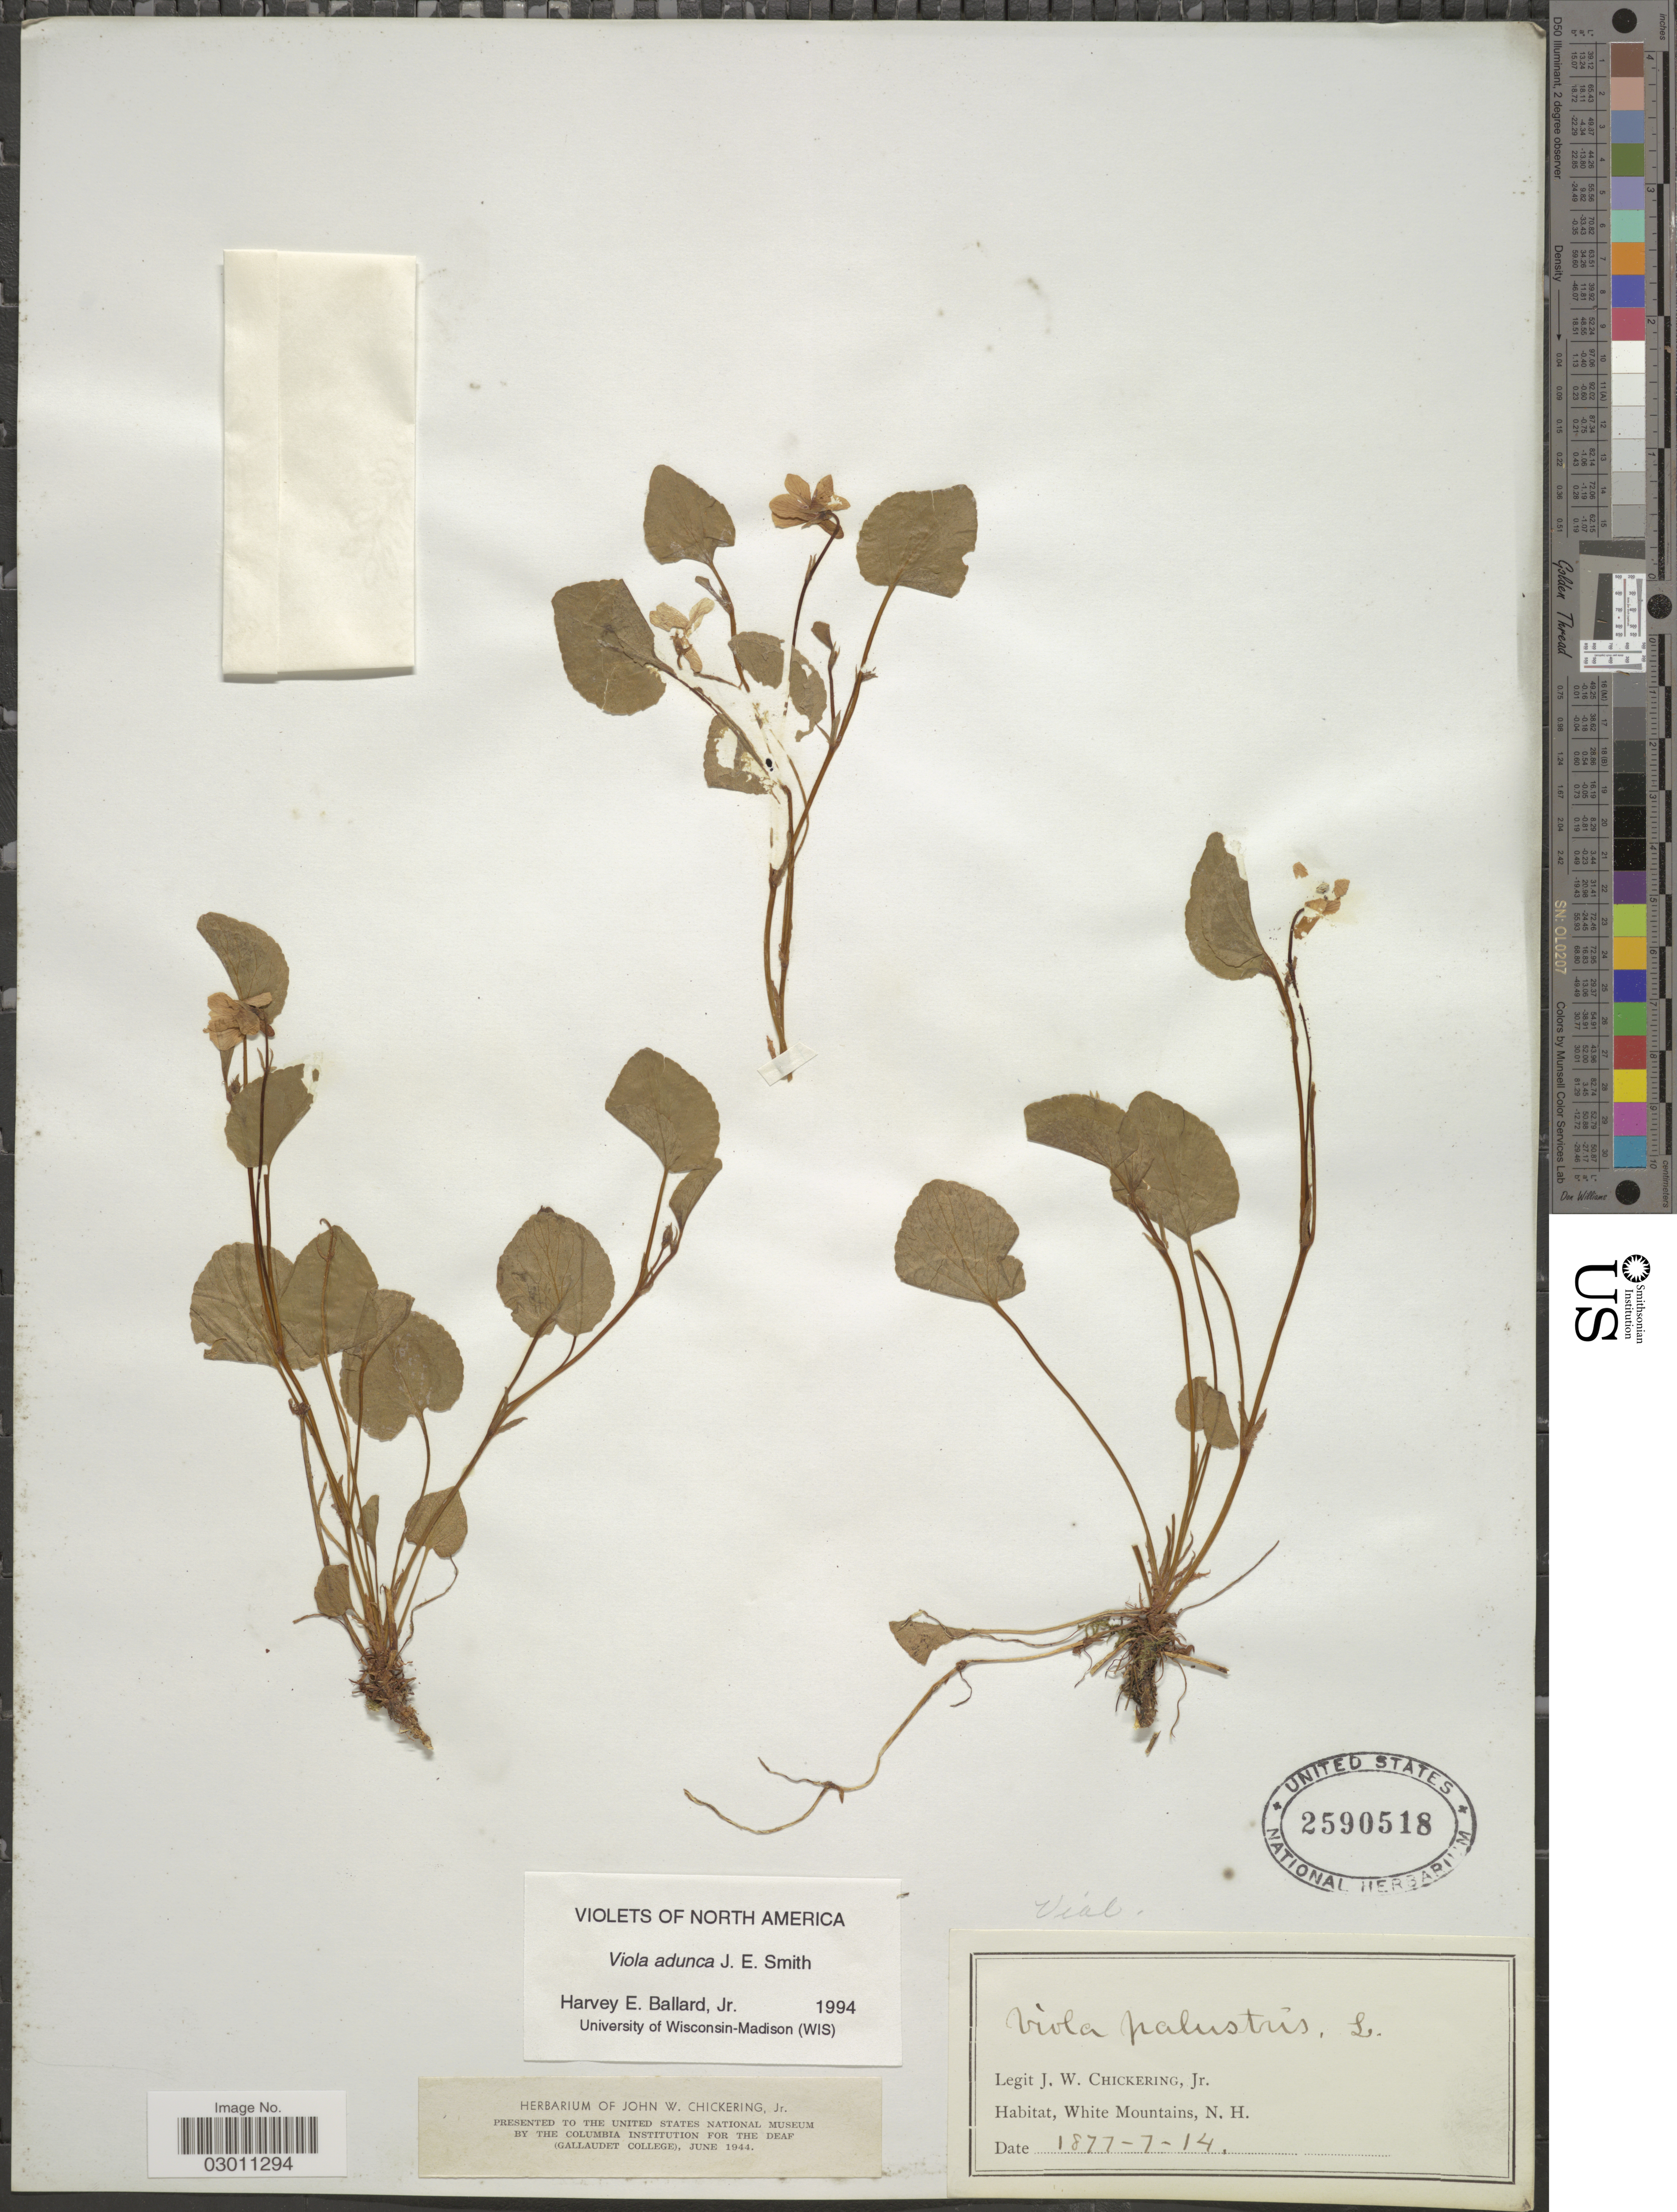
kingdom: Plantae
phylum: Tracheophyta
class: Magnoliopsida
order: Malpighiales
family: Violaceae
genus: Viola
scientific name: Viola adunca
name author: Sm.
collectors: J. Chickering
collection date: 1877-07-14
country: United States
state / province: New Hampshire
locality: White Mountains, N. H.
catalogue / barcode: US 2590518